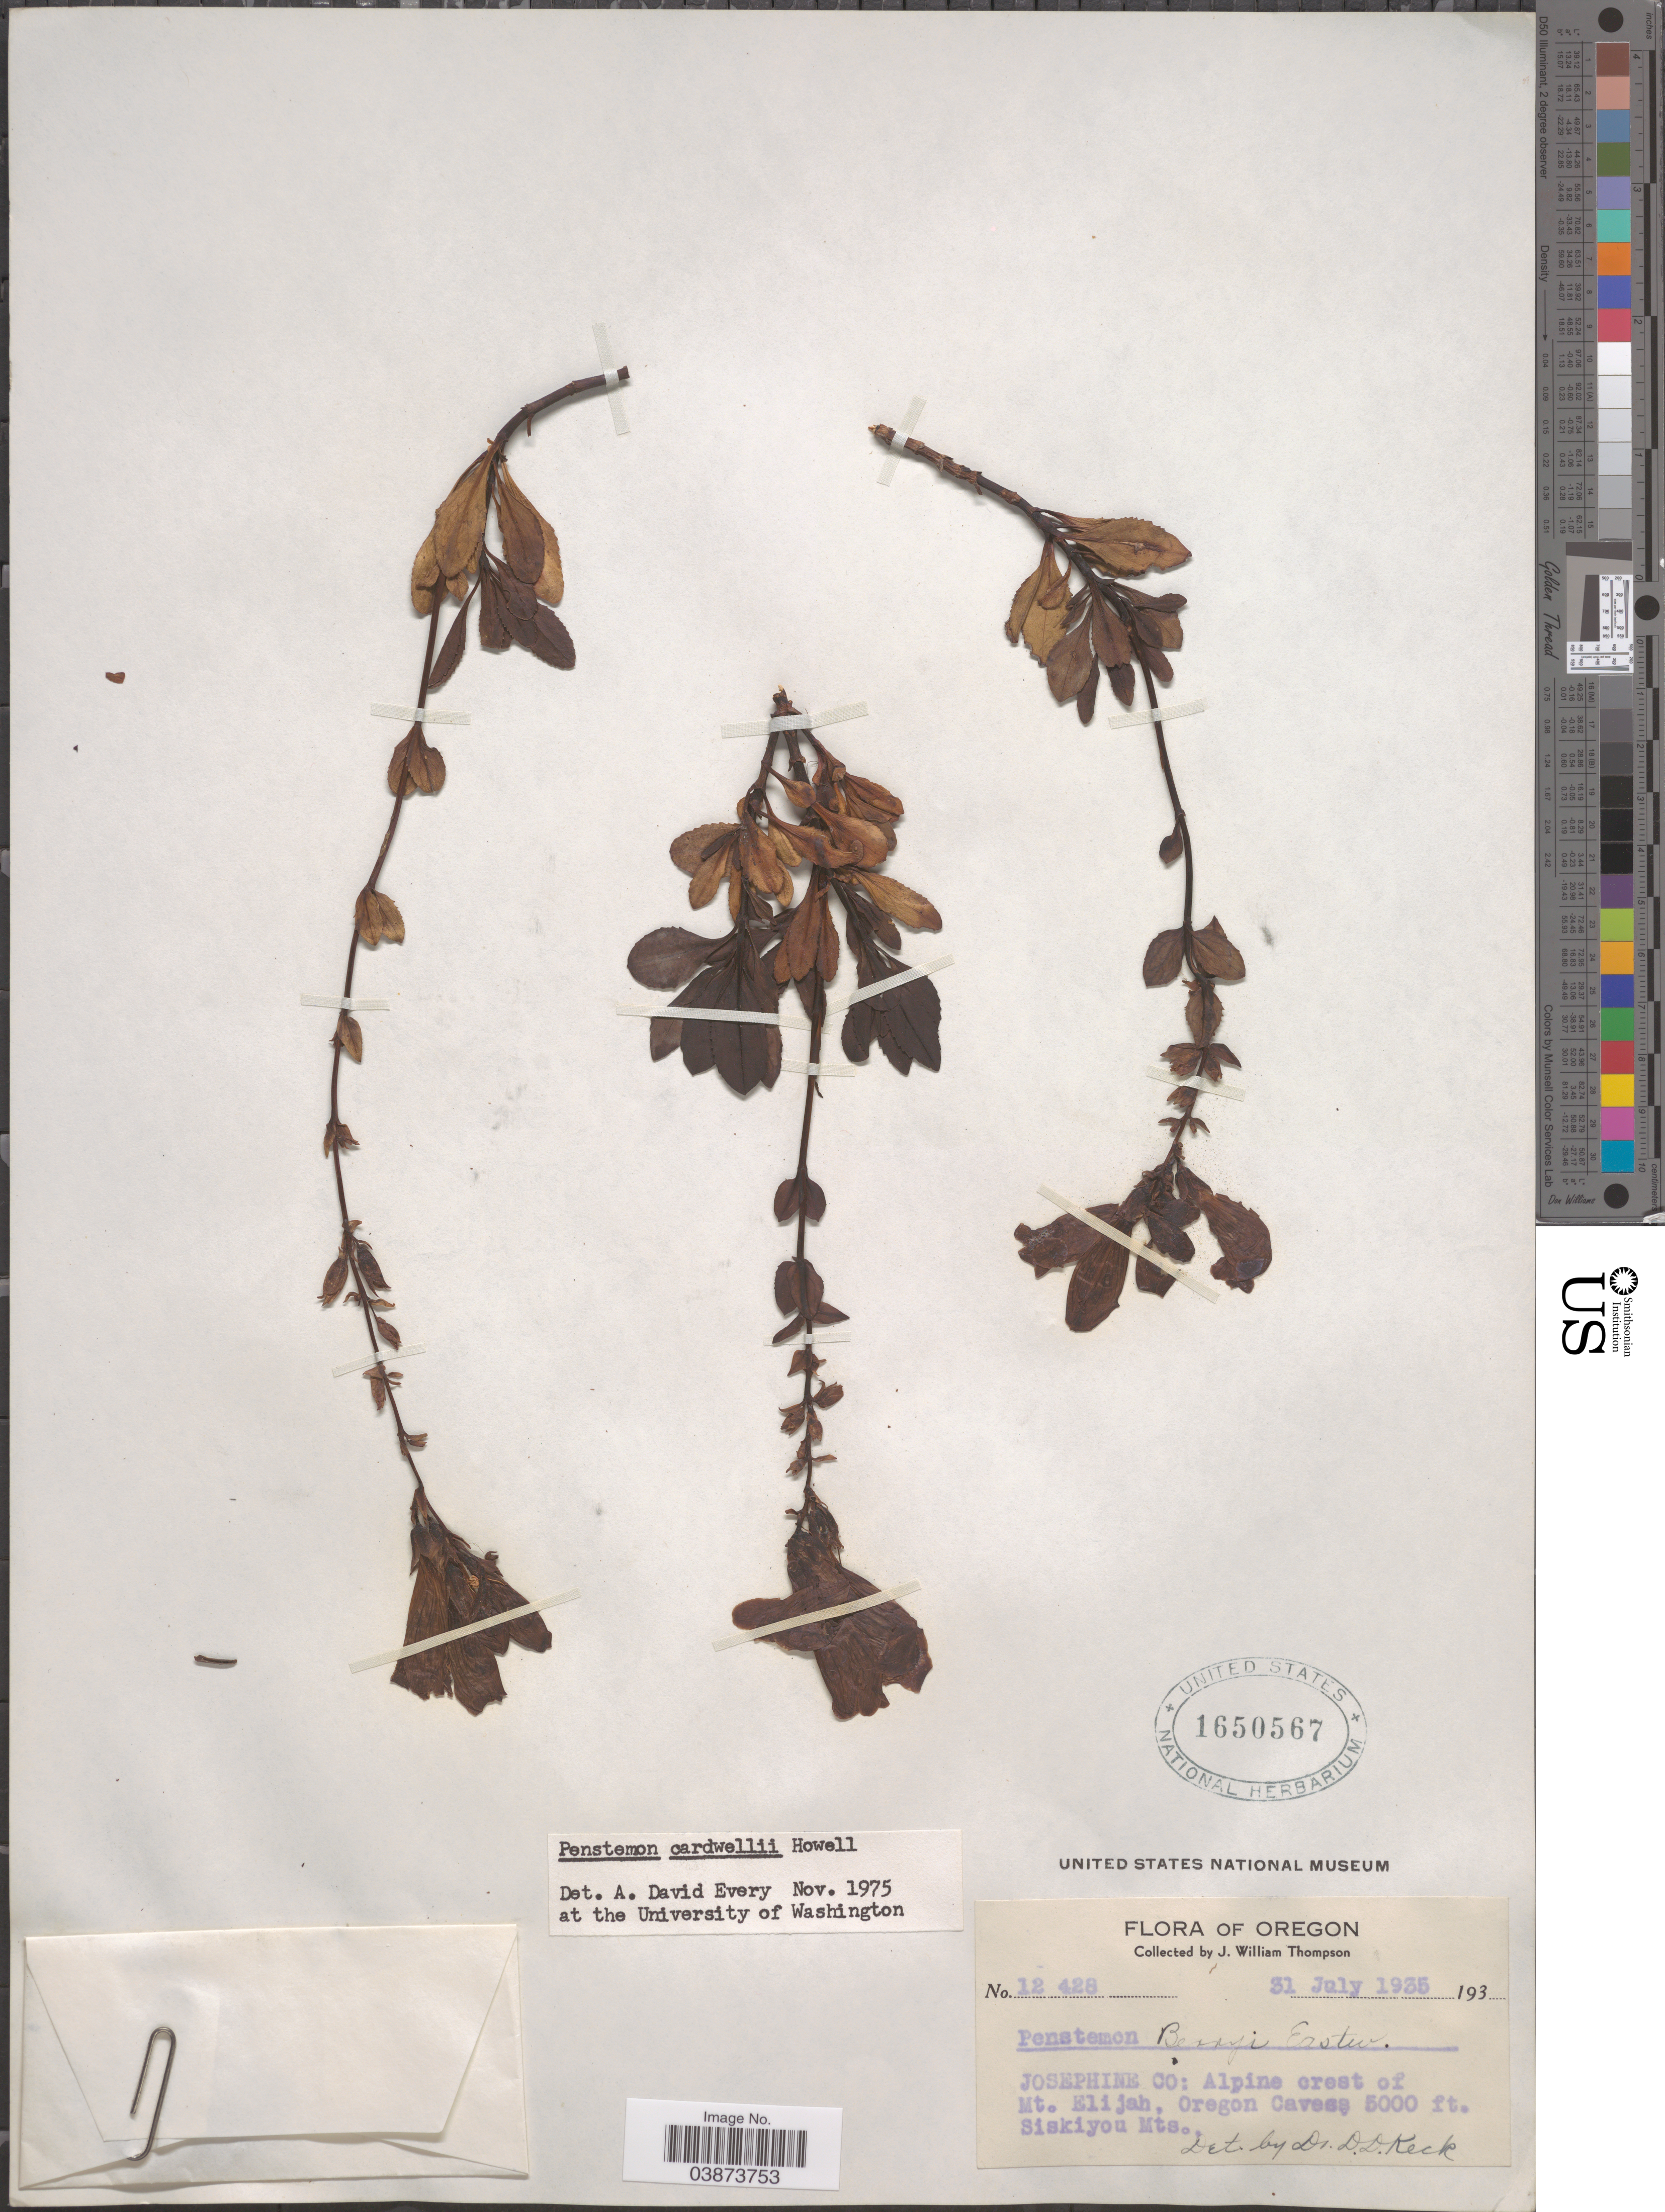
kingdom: Plantae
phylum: Tracheophyta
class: Magnoliopsida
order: Lamiales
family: Plantaginaceae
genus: Penstemon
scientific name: Penstemon cardwellii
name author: Howell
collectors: J. W. Thompson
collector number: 12428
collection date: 1935-07-31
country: United States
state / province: Oregon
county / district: Josephine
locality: Josephine Co: Alpine crest of Mt. Elijah, Oregon Caves. Siskiyou Mts.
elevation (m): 1524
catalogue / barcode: US 1650567